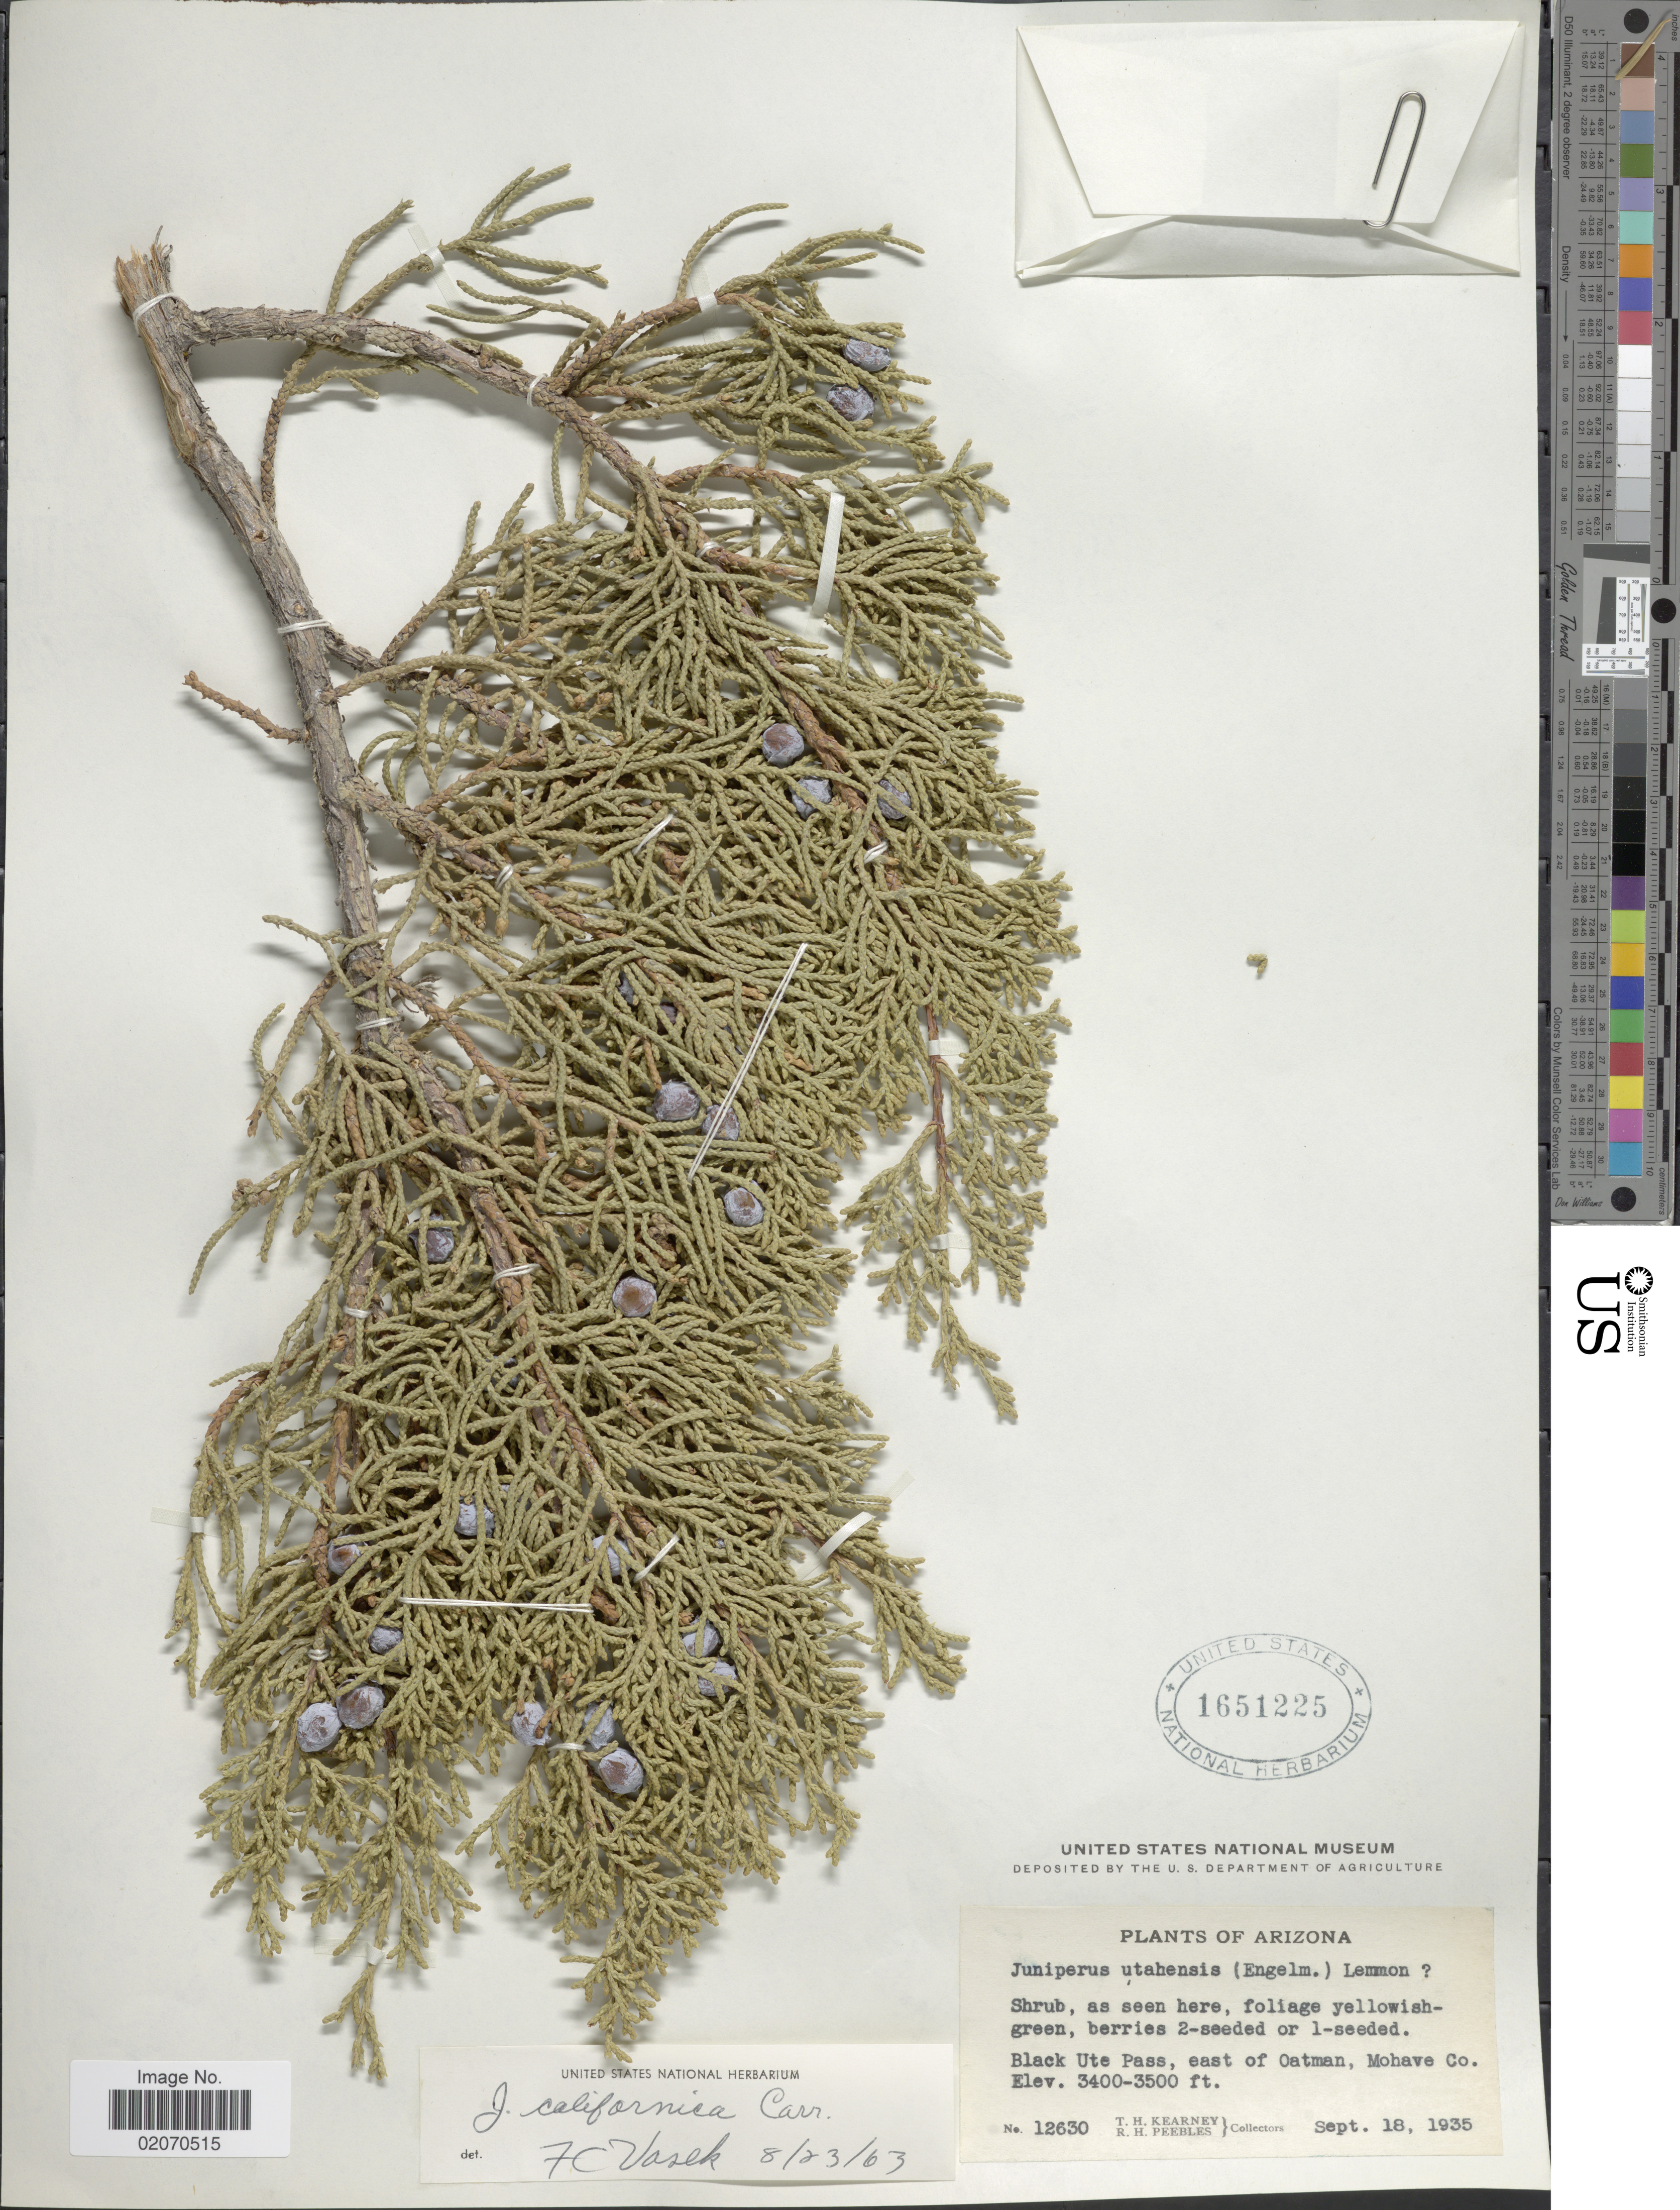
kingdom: Plantae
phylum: Tracheophyta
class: Pinopsida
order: Pinales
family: Cupressaceae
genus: Juniperus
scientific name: Juniperus californica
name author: Carrière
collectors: T. H. Kearney & R. H. Peebles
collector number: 12630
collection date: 1935-09-18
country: United States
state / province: Arizona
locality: Black Ute Pass, east of Oatman, Mohave Co.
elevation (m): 1036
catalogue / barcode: US 1651225